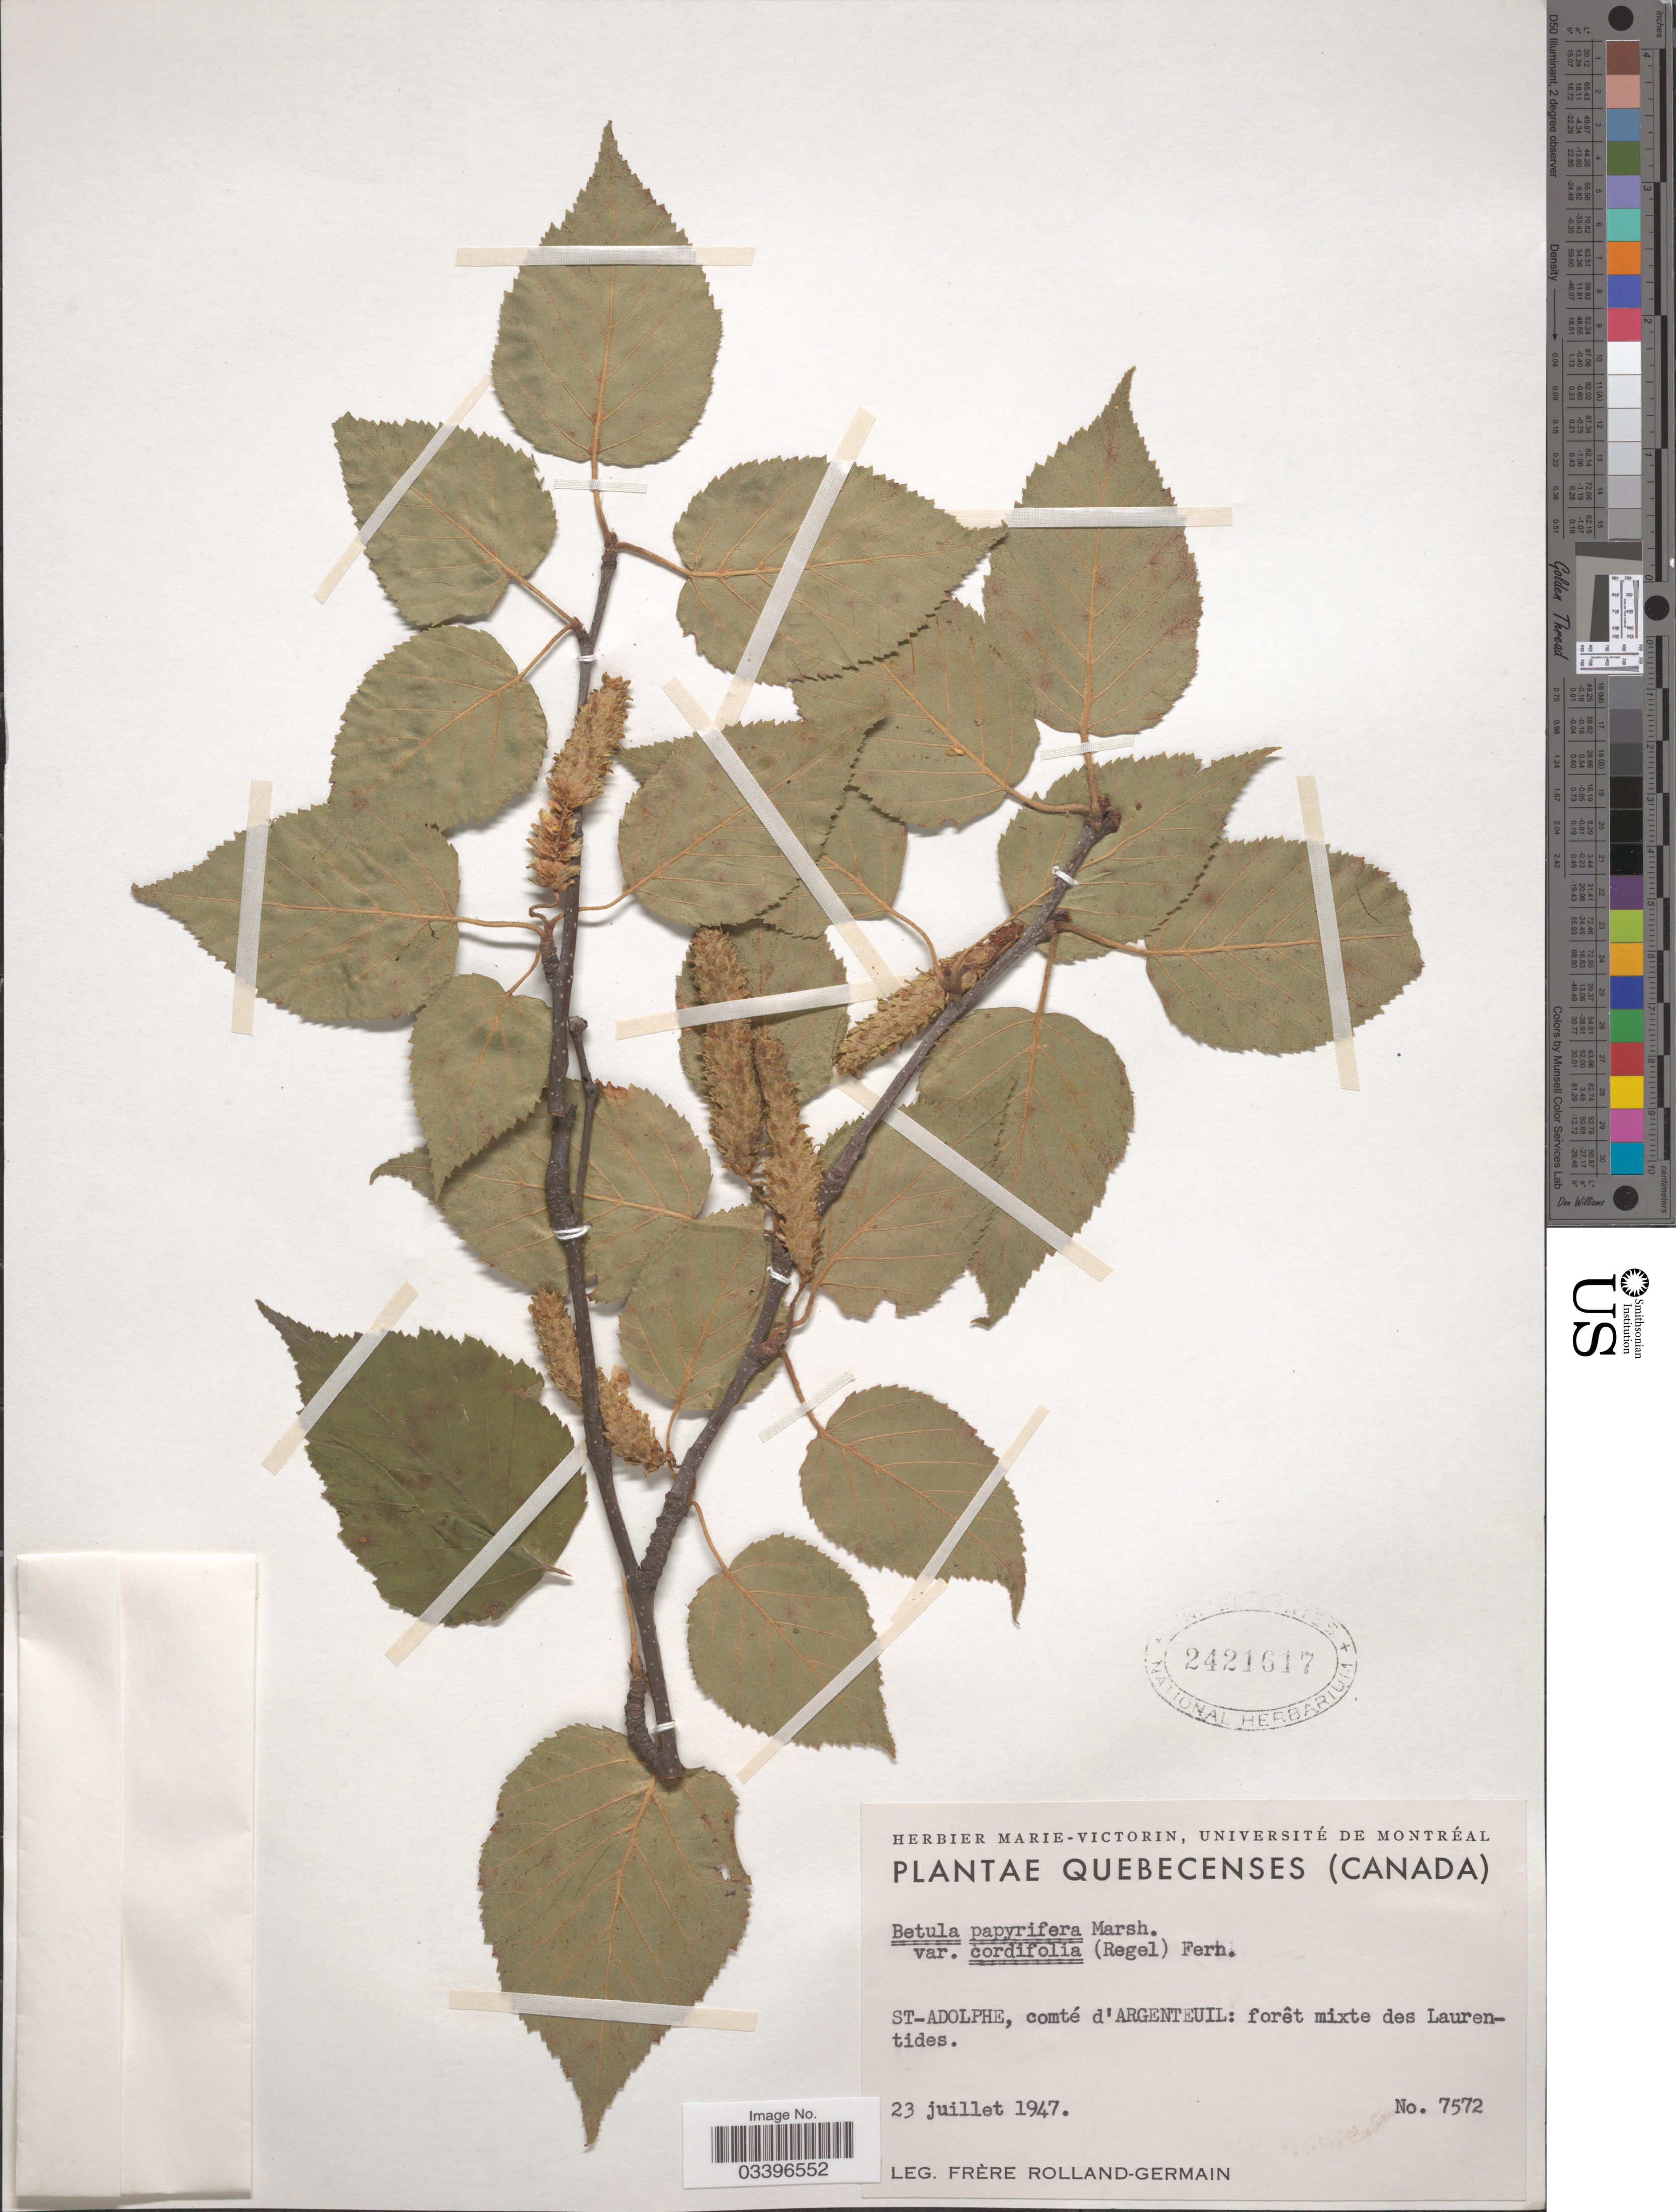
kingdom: Plantae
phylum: Tracheophyta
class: Magnoliopsida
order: Fagales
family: Betulaceae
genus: Betula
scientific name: Betula papyrifera var. cordifolia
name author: (Regel) Regel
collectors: Rolland-Germain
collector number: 7572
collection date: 1947-07-23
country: Canada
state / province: Quebec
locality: St-Adolphe, comté d'Argenteuil: forêt mixte des Laurentides.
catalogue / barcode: US 2421617